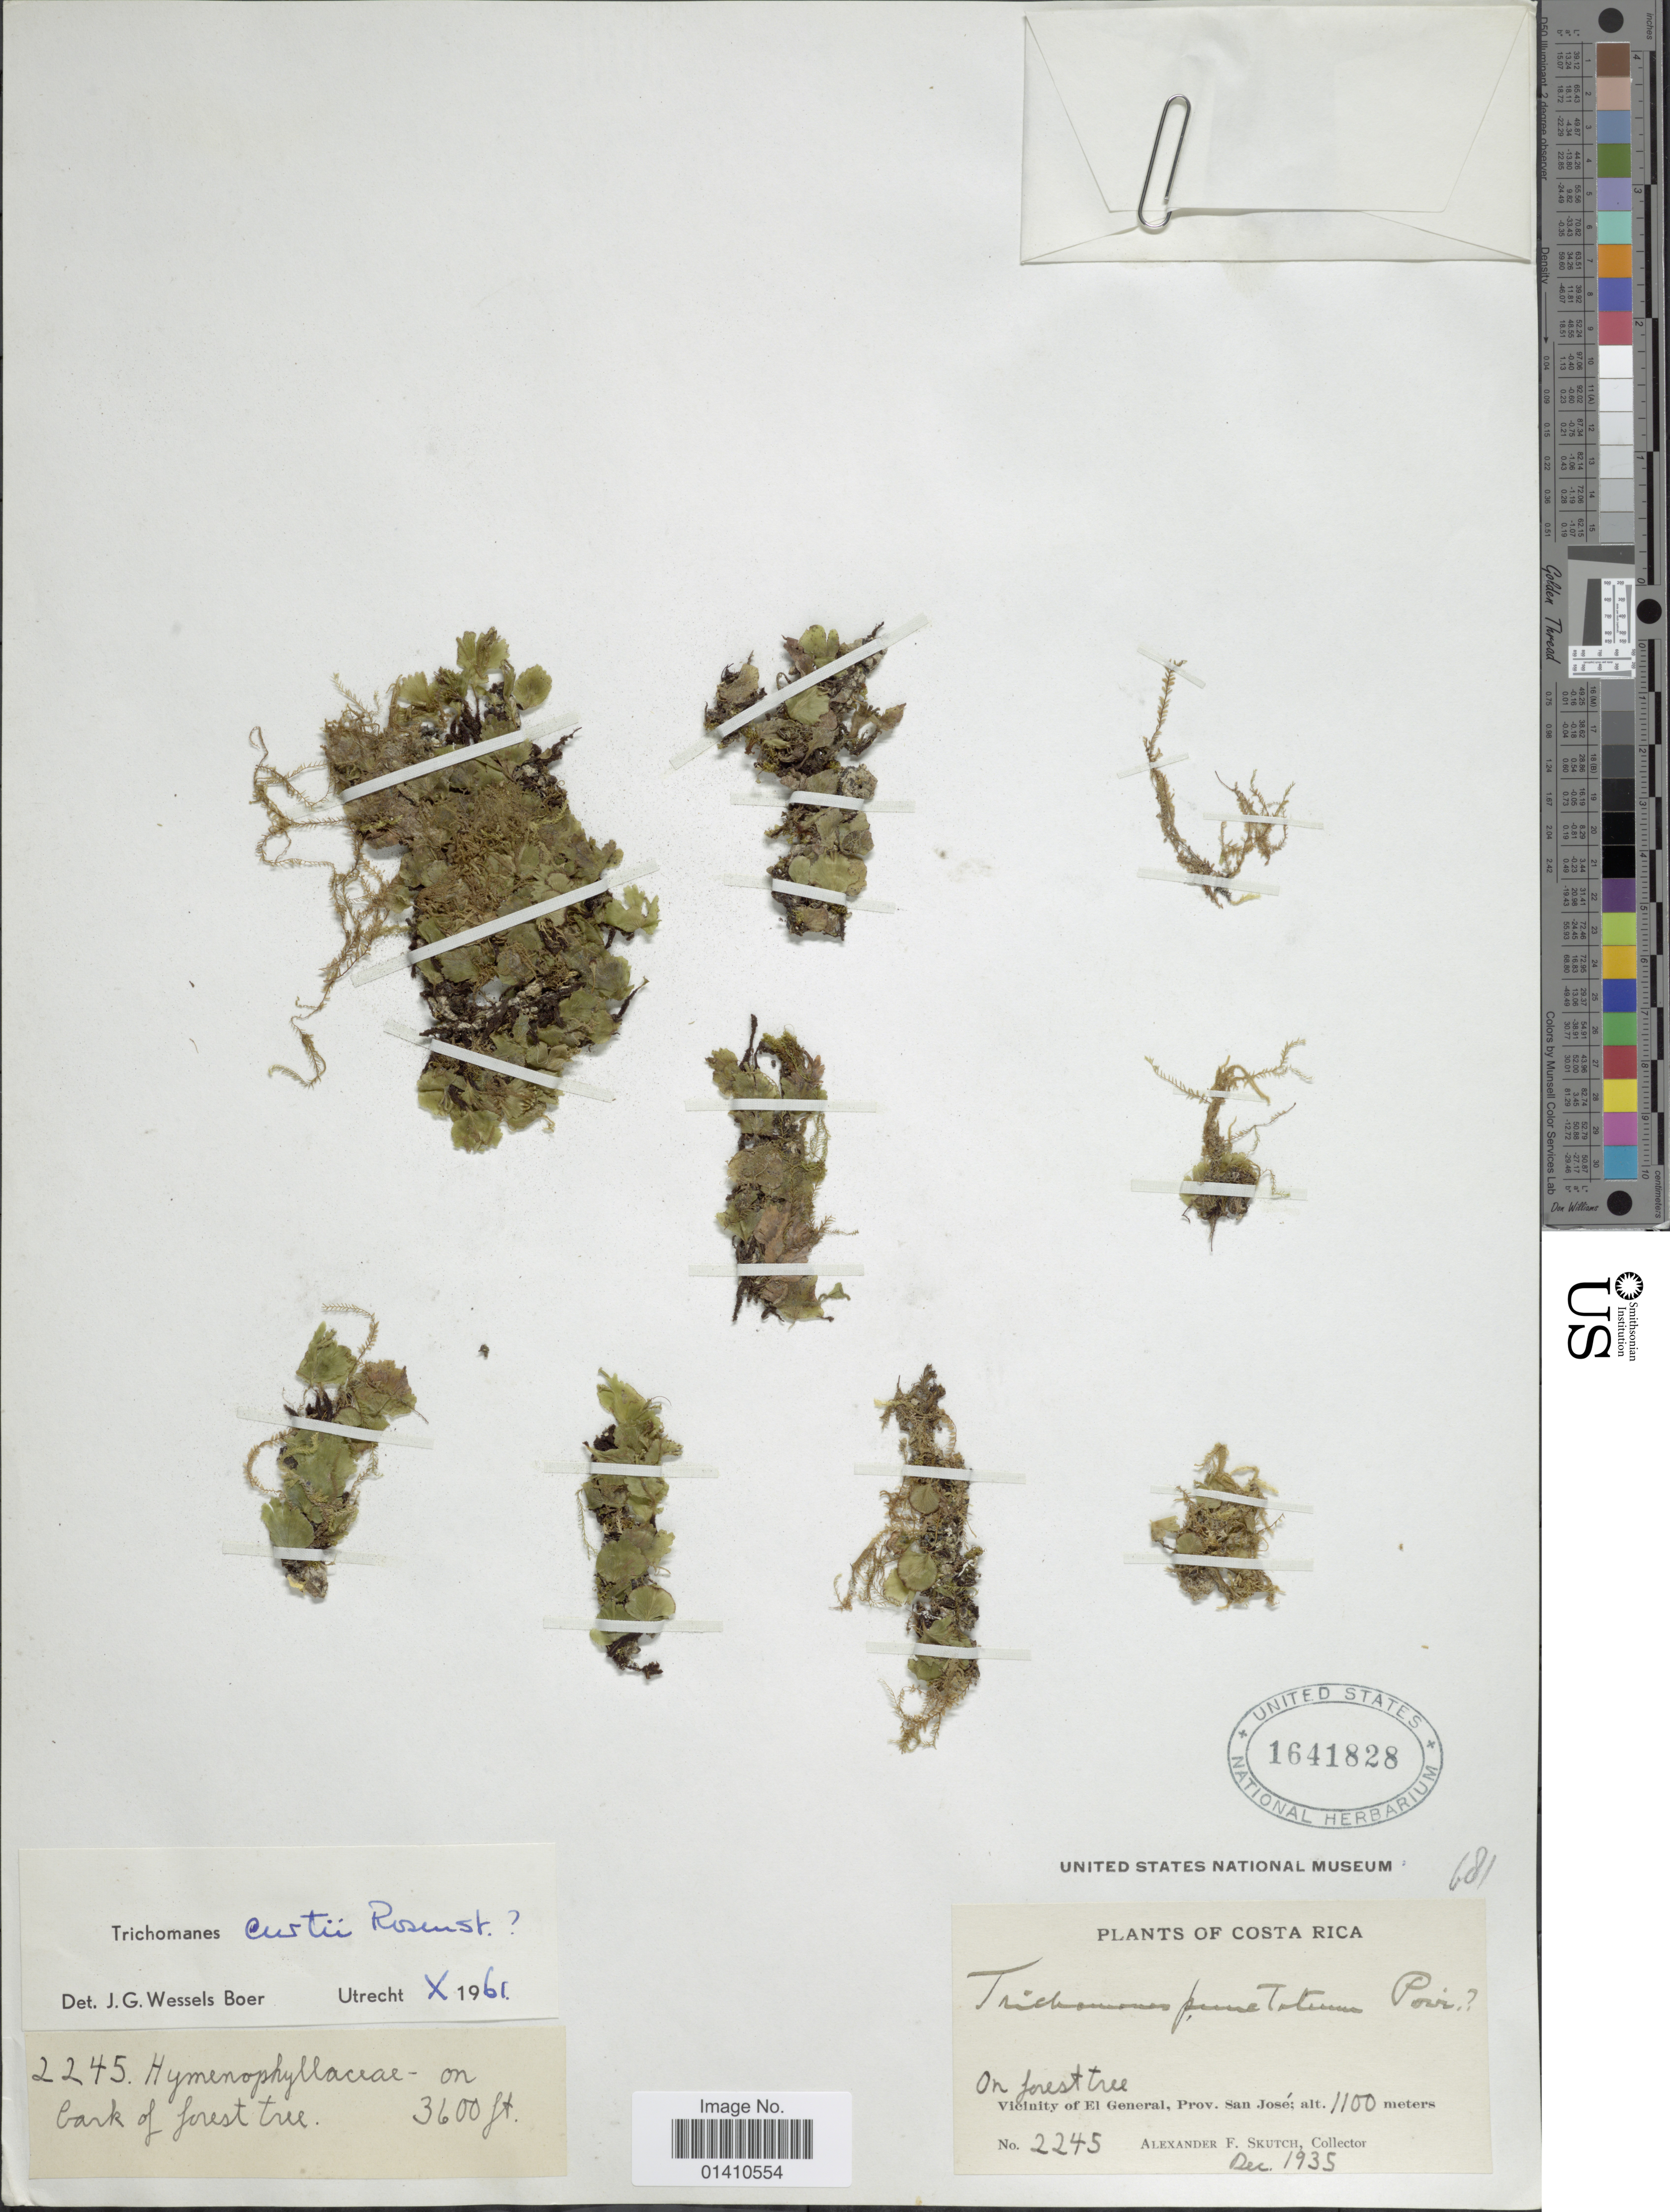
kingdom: Plantae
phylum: Tracheophyta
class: Polypodiopsida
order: Hymenophyllales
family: Hymenophyllaceae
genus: Didymoglossum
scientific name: Didymoglossum curtii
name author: (Rosenst.) Pic. Serm.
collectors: A. F. Skutch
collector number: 2245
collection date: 1935-12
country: Costa Rica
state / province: San José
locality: Vicinity of El General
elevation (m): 1100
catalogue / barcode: US 1641828